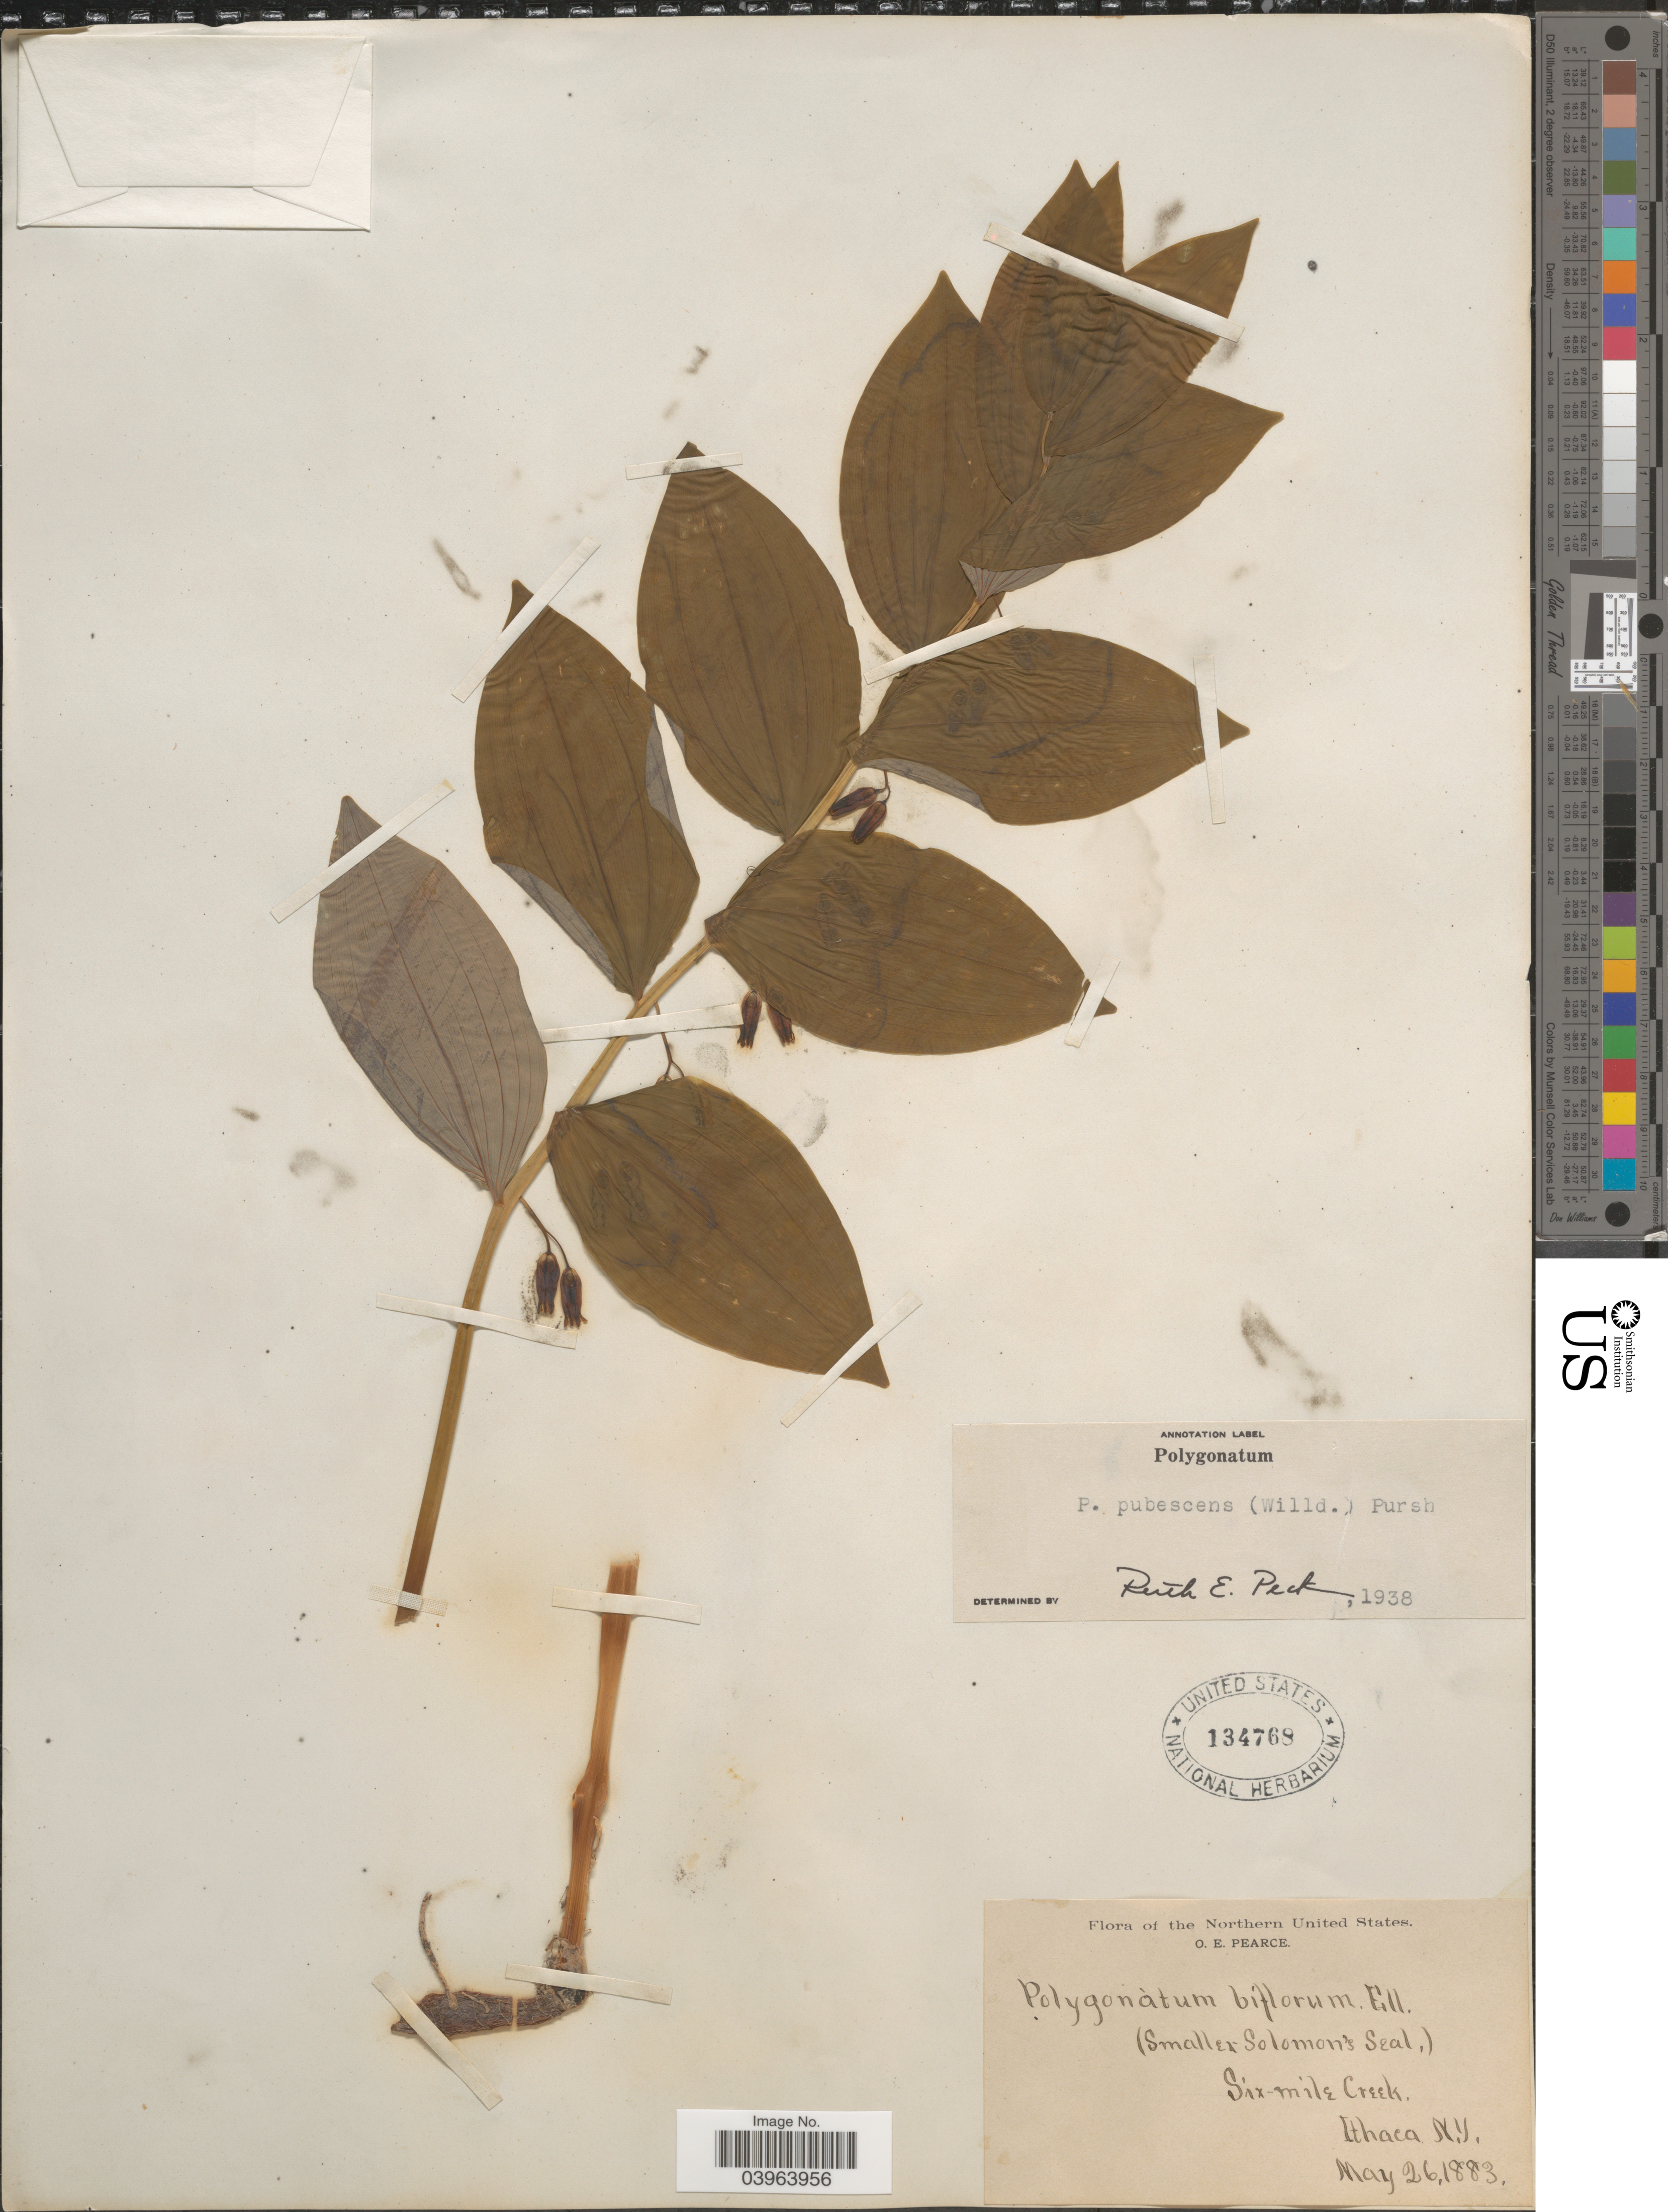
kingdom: Plantae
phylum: Tracheophyta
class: Liliopsida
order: Asparagales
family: Asparagaceae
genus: Polygonatum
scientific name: Polygonatum pubescens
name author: (Willd.) Pursh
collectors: O. E. Pearce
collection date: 1883-05-26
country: United States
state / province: New York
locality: Northern United States. Six-mile Creek, Ithaca.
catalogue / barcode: US 134768